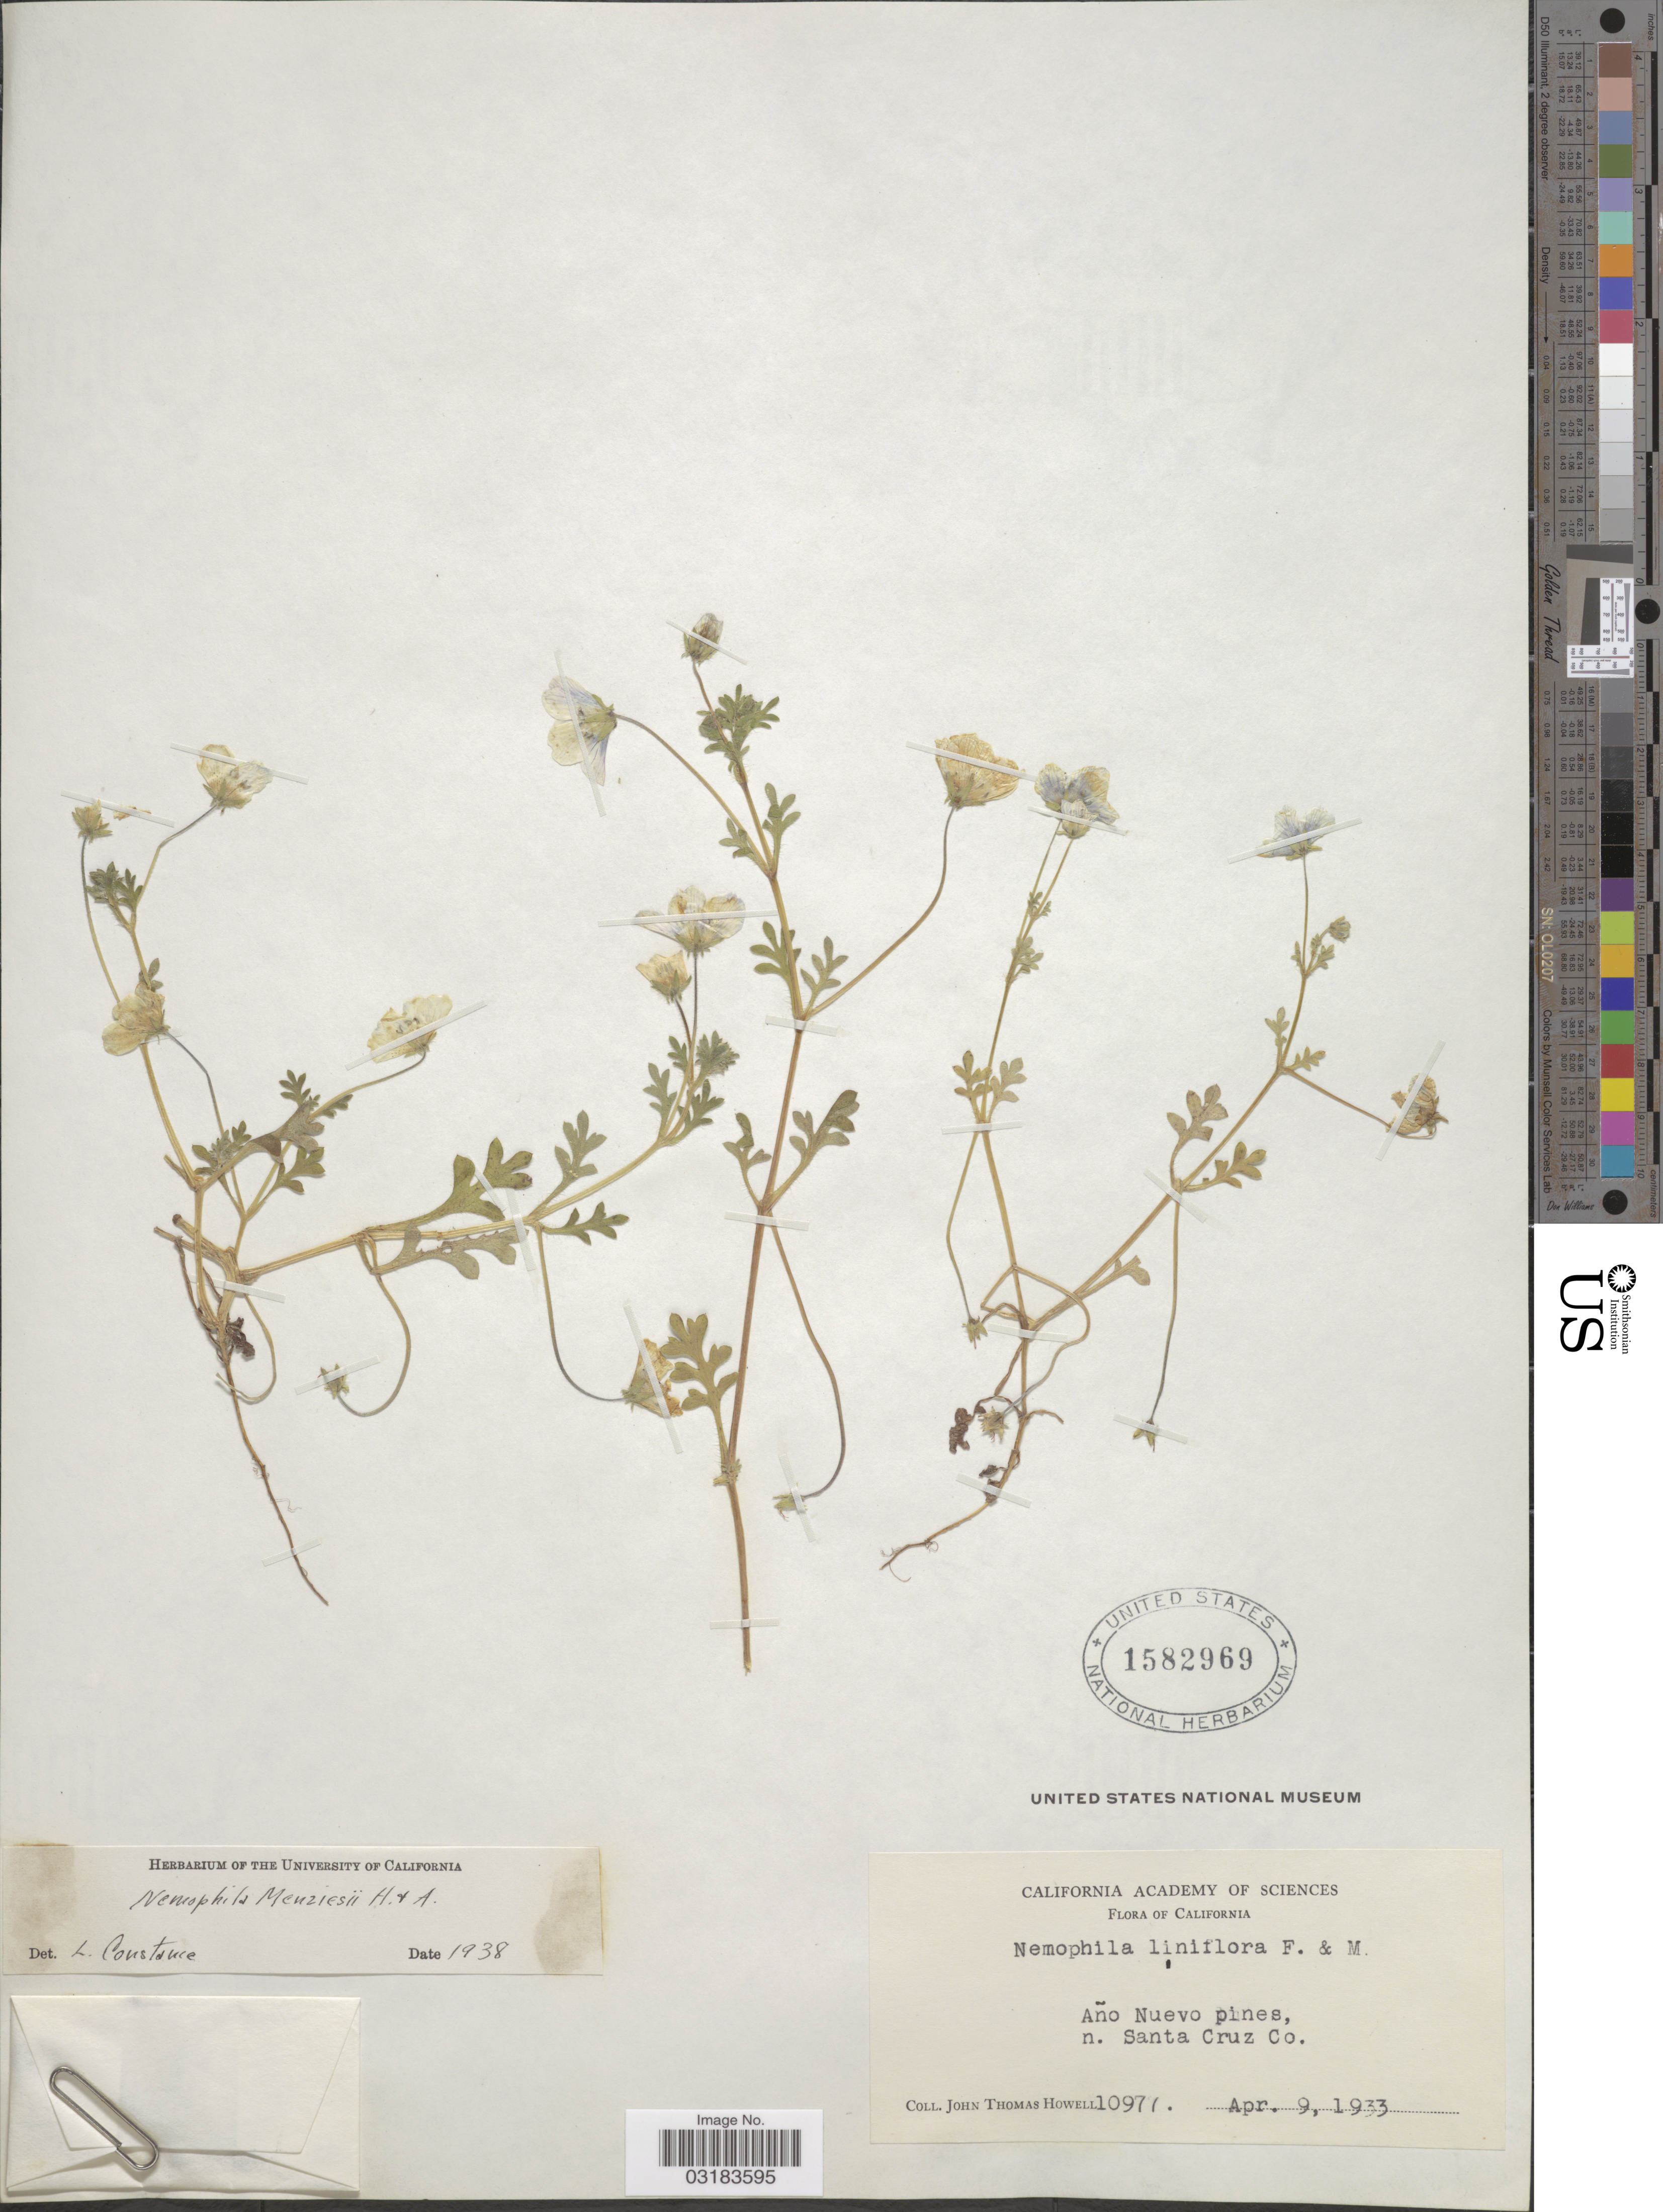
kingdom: Plantae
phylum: Tracheophyta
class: Magnoliopsida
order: Boraginales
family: Hydrophyllaceae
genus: Nemophila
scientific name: Nemophila menziesii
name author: Hook. & Arn.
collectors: J. T. Howell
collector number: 10977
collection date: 1933-04-09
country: United States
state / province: California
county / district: Santa Cruz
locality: Año Nuevo pines, n. Santa Cruz Co.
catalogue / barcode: US 1582969